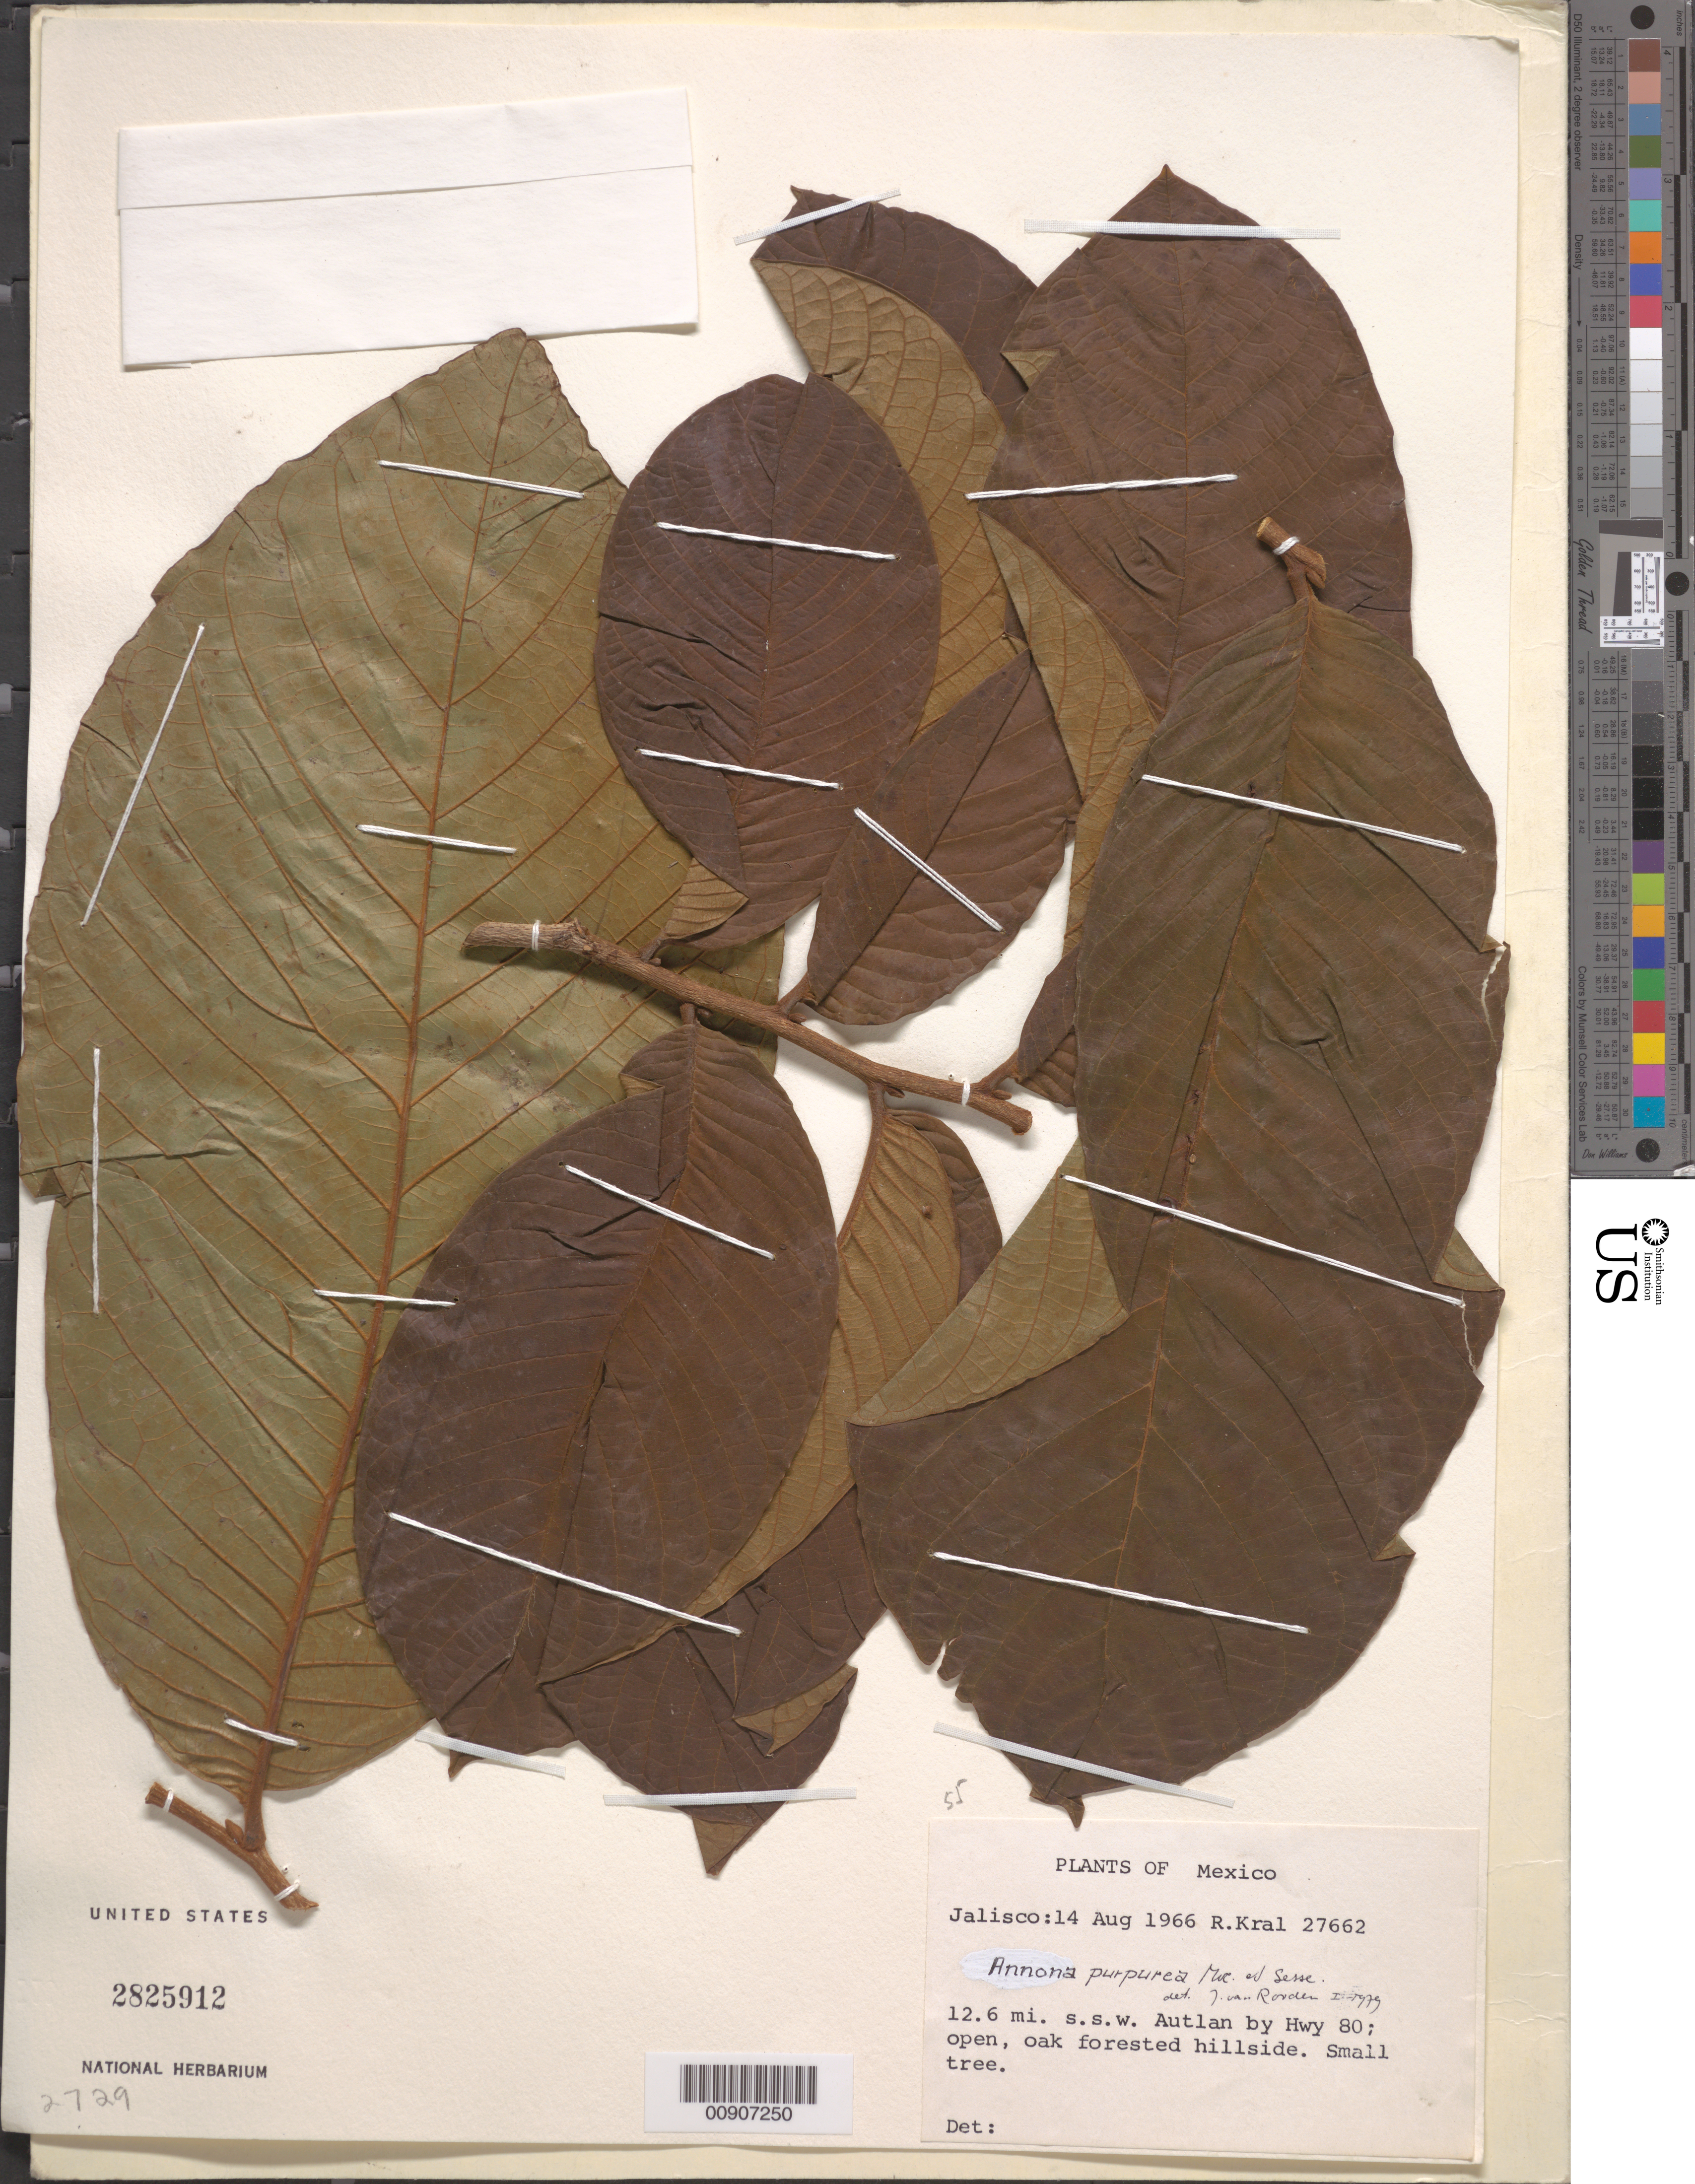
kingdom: Plantae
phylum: Tracheophyta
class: Magnoliopsida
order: Magnoliales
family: Annonaceae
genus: Annona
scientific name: Annona purpurea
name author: Moc. & Sessé ex Dunal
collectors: R. Kral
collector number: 27662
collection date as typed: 14 Aug 1966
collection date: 1966-08-14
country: Mexico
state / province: Jalisco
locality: Jalisco: 12.6 mi. SSW Autlan by Hwy 80.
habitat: Open, oak forested hillside.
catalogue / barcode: US 2825912